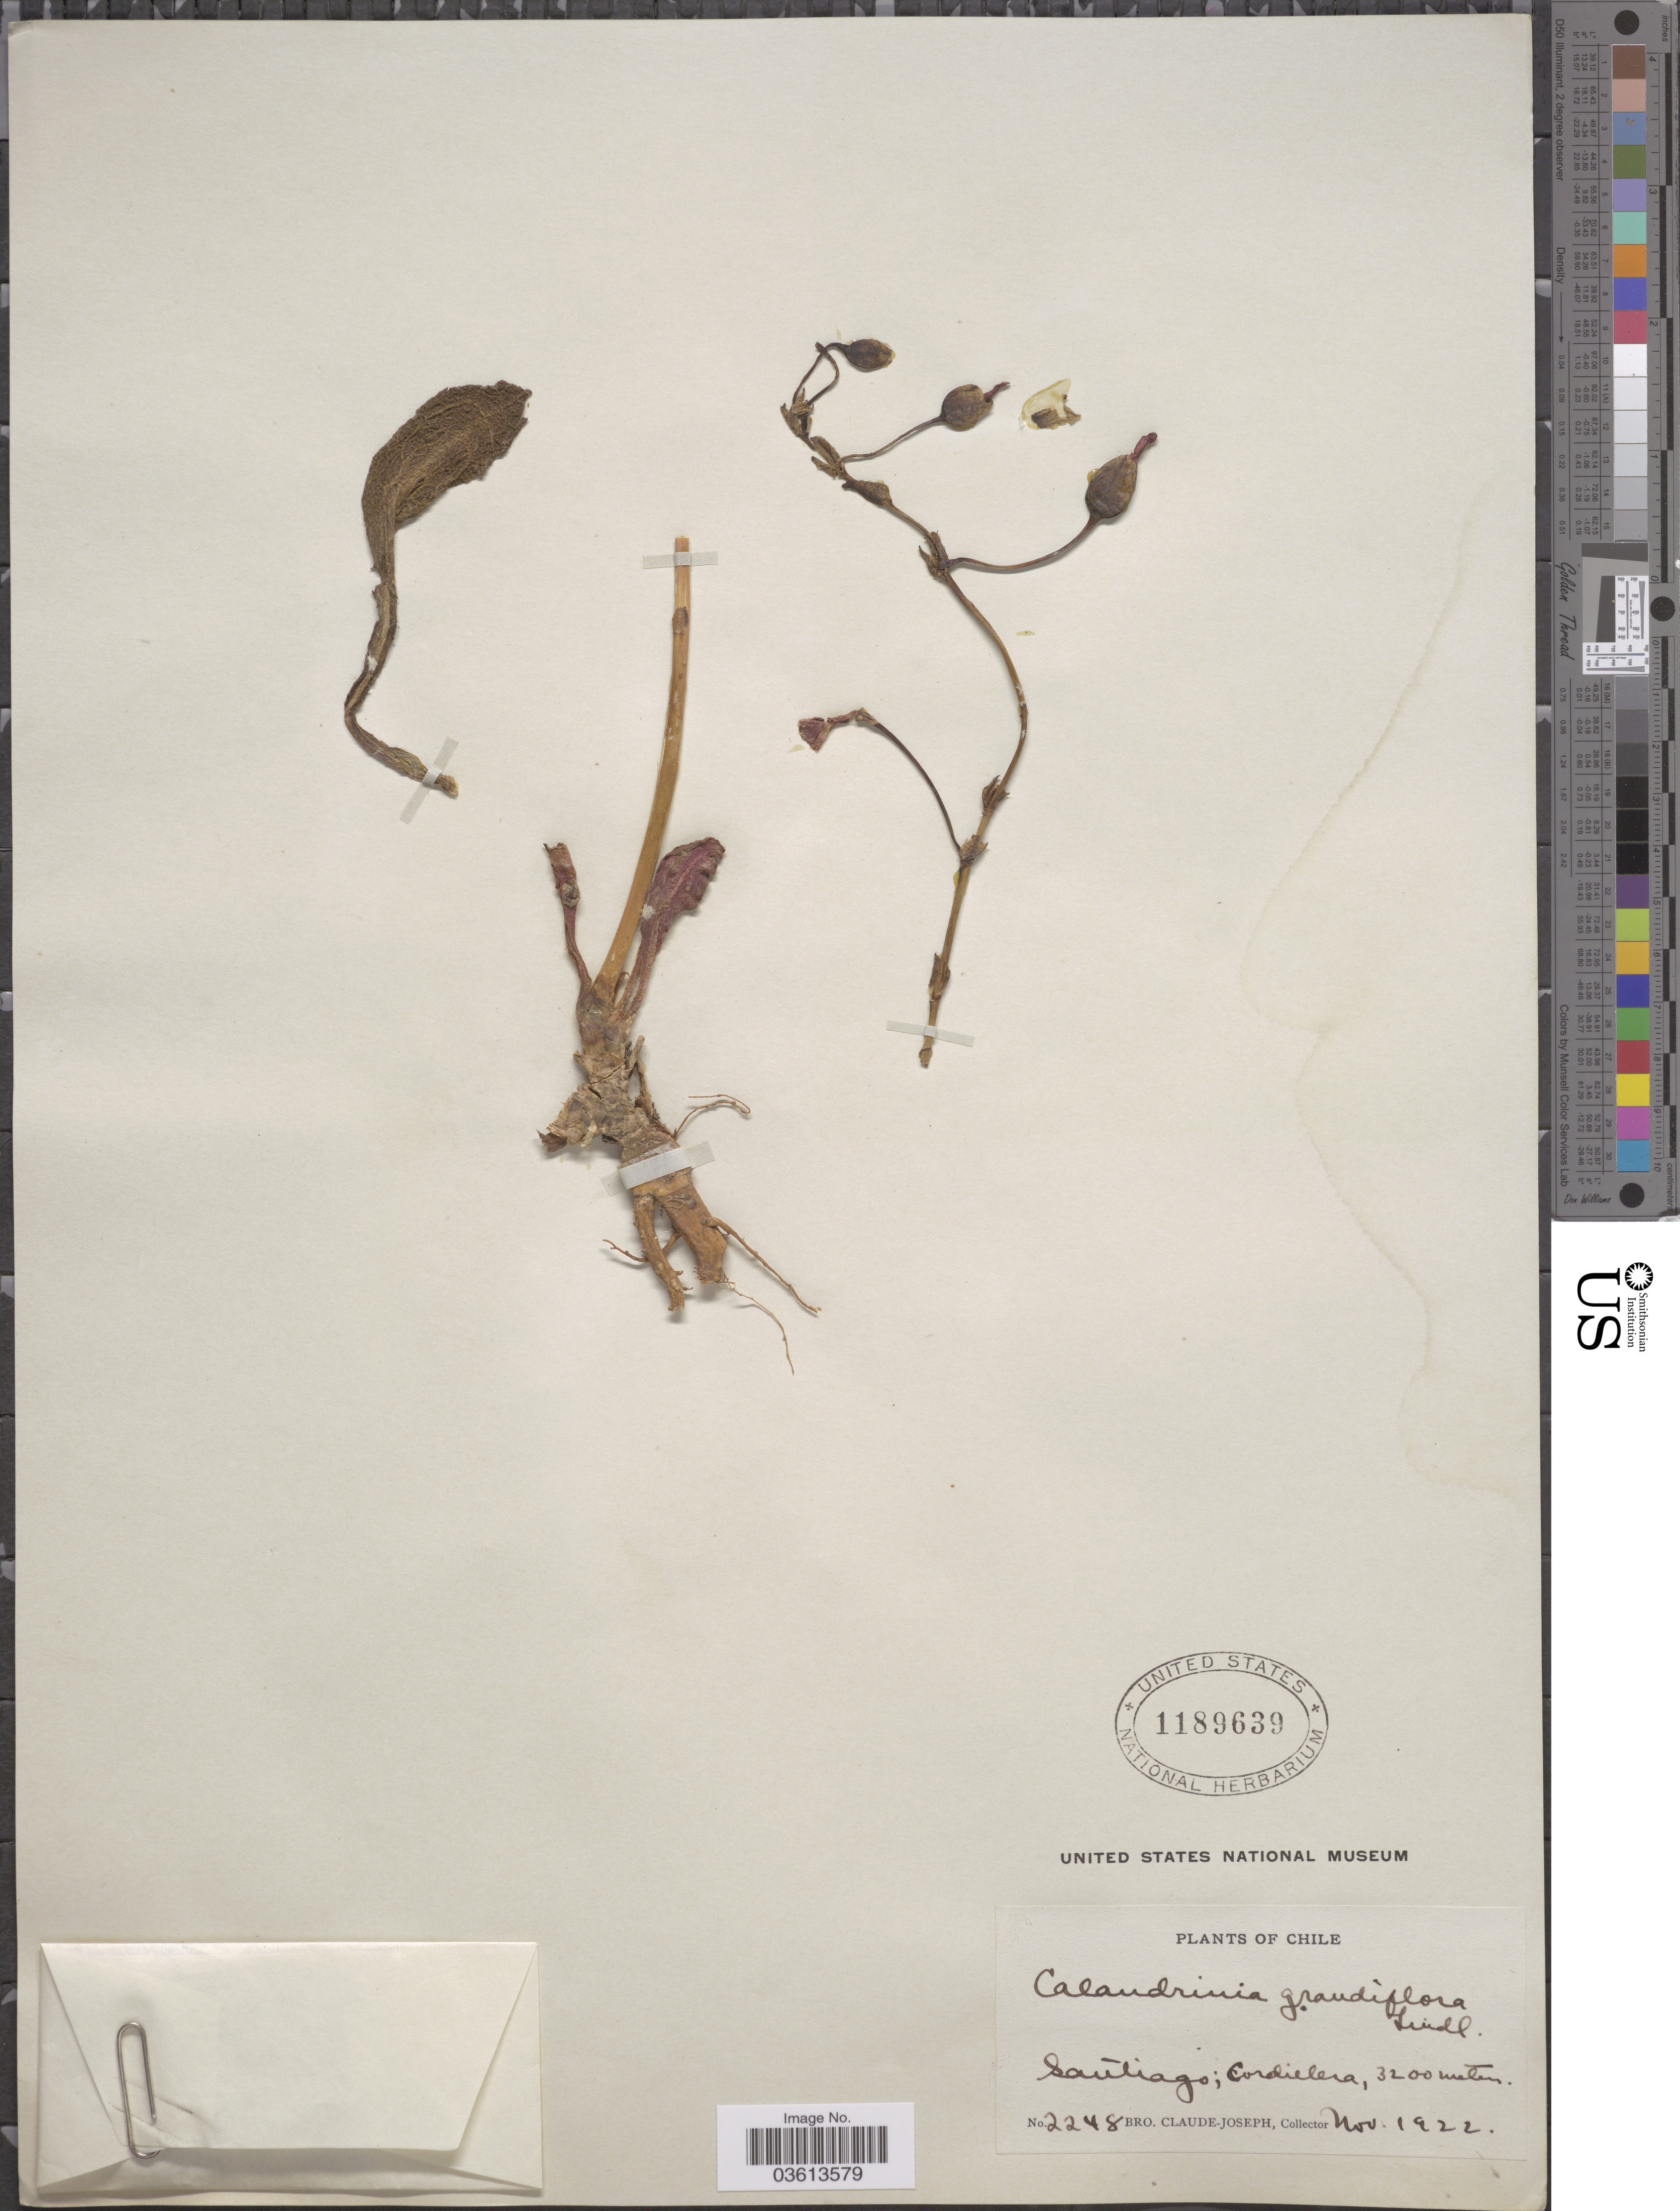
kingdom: Plantae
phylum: Tracheophyta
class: Magnoliopsida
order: Caryophyllales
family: Montiaceae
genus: Cistanthe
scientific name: Cistanthe grandiflora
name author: (Lindl.) Schltdl.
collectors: Bro. Claude-Joseph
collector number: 2248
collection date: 1922-11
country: Chile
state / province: Región Metropolitana (RM)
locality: Santiago; Cordillera.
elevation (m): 3200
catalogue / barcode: US 1189639